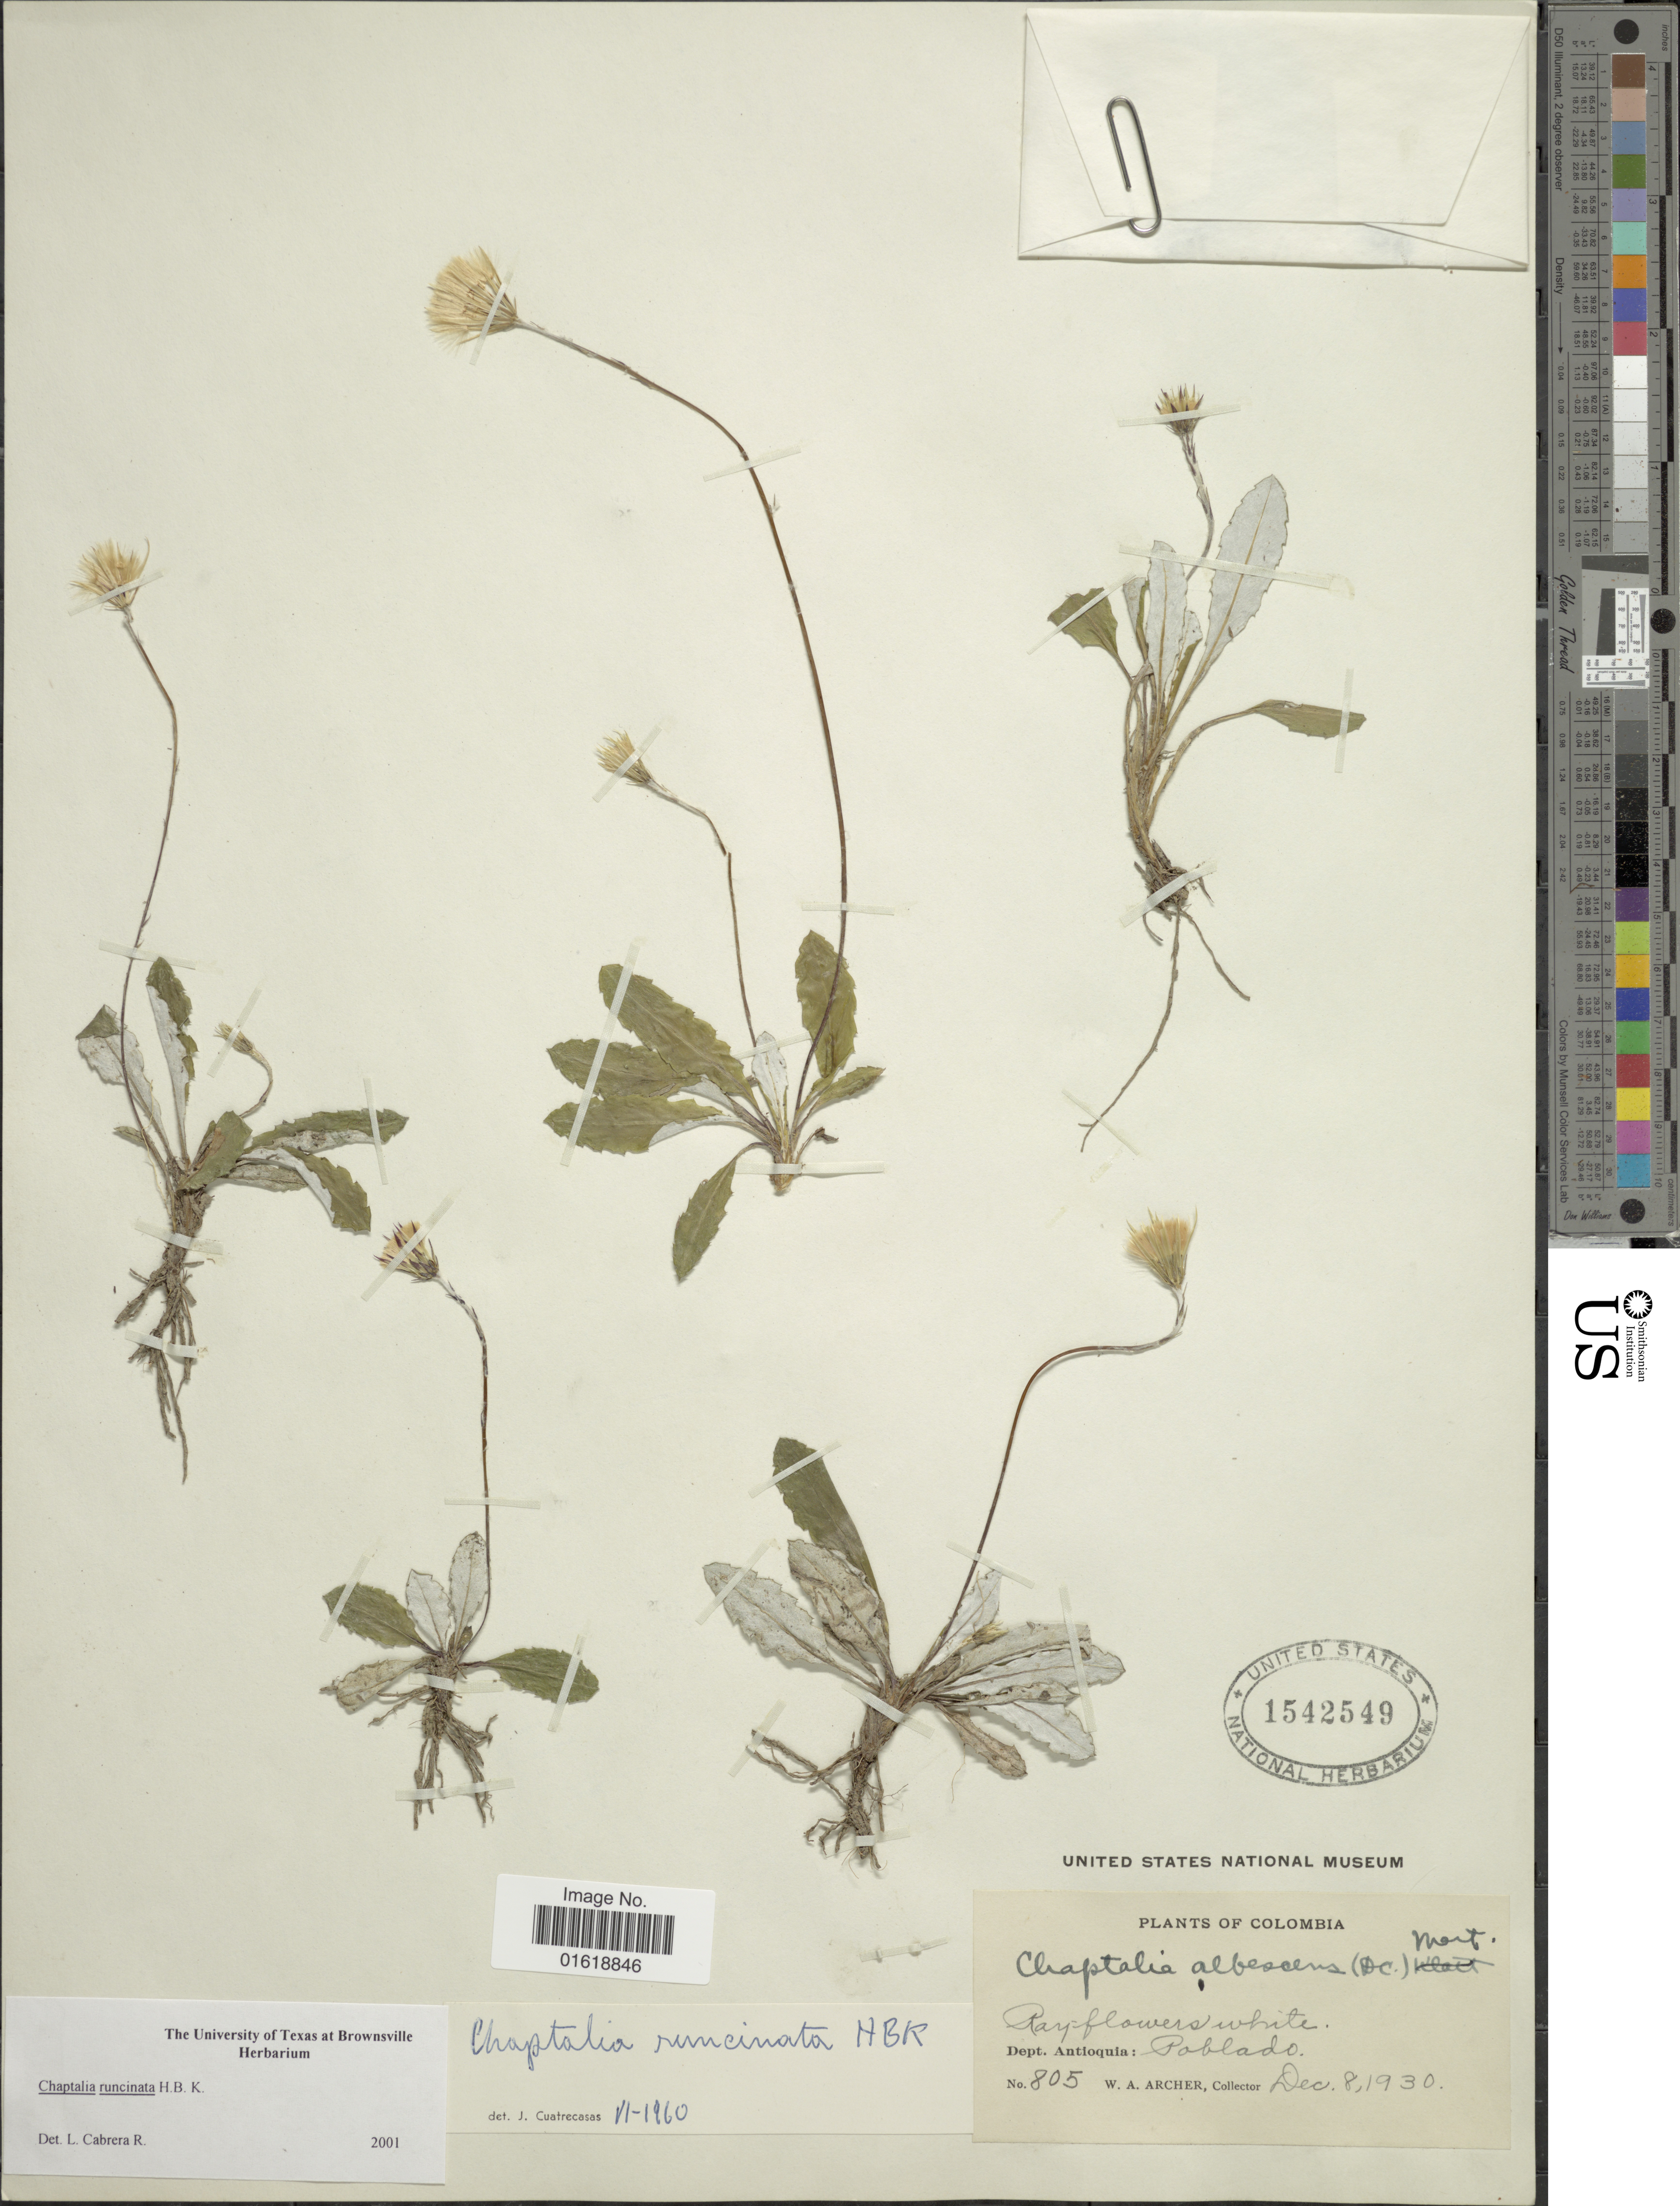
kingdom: Plantae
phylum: Tracheophyta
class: Magnoliopsida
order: Asterales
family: Asteraceae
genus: Chaptalia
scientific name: Chaptalia runcinata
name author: Kunth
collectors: W. A. Archer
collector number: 805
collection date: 1930-12-08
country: Colombia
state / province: Antioquia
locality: Dept. Antioquia: Pablado.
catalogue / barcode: US 1542549